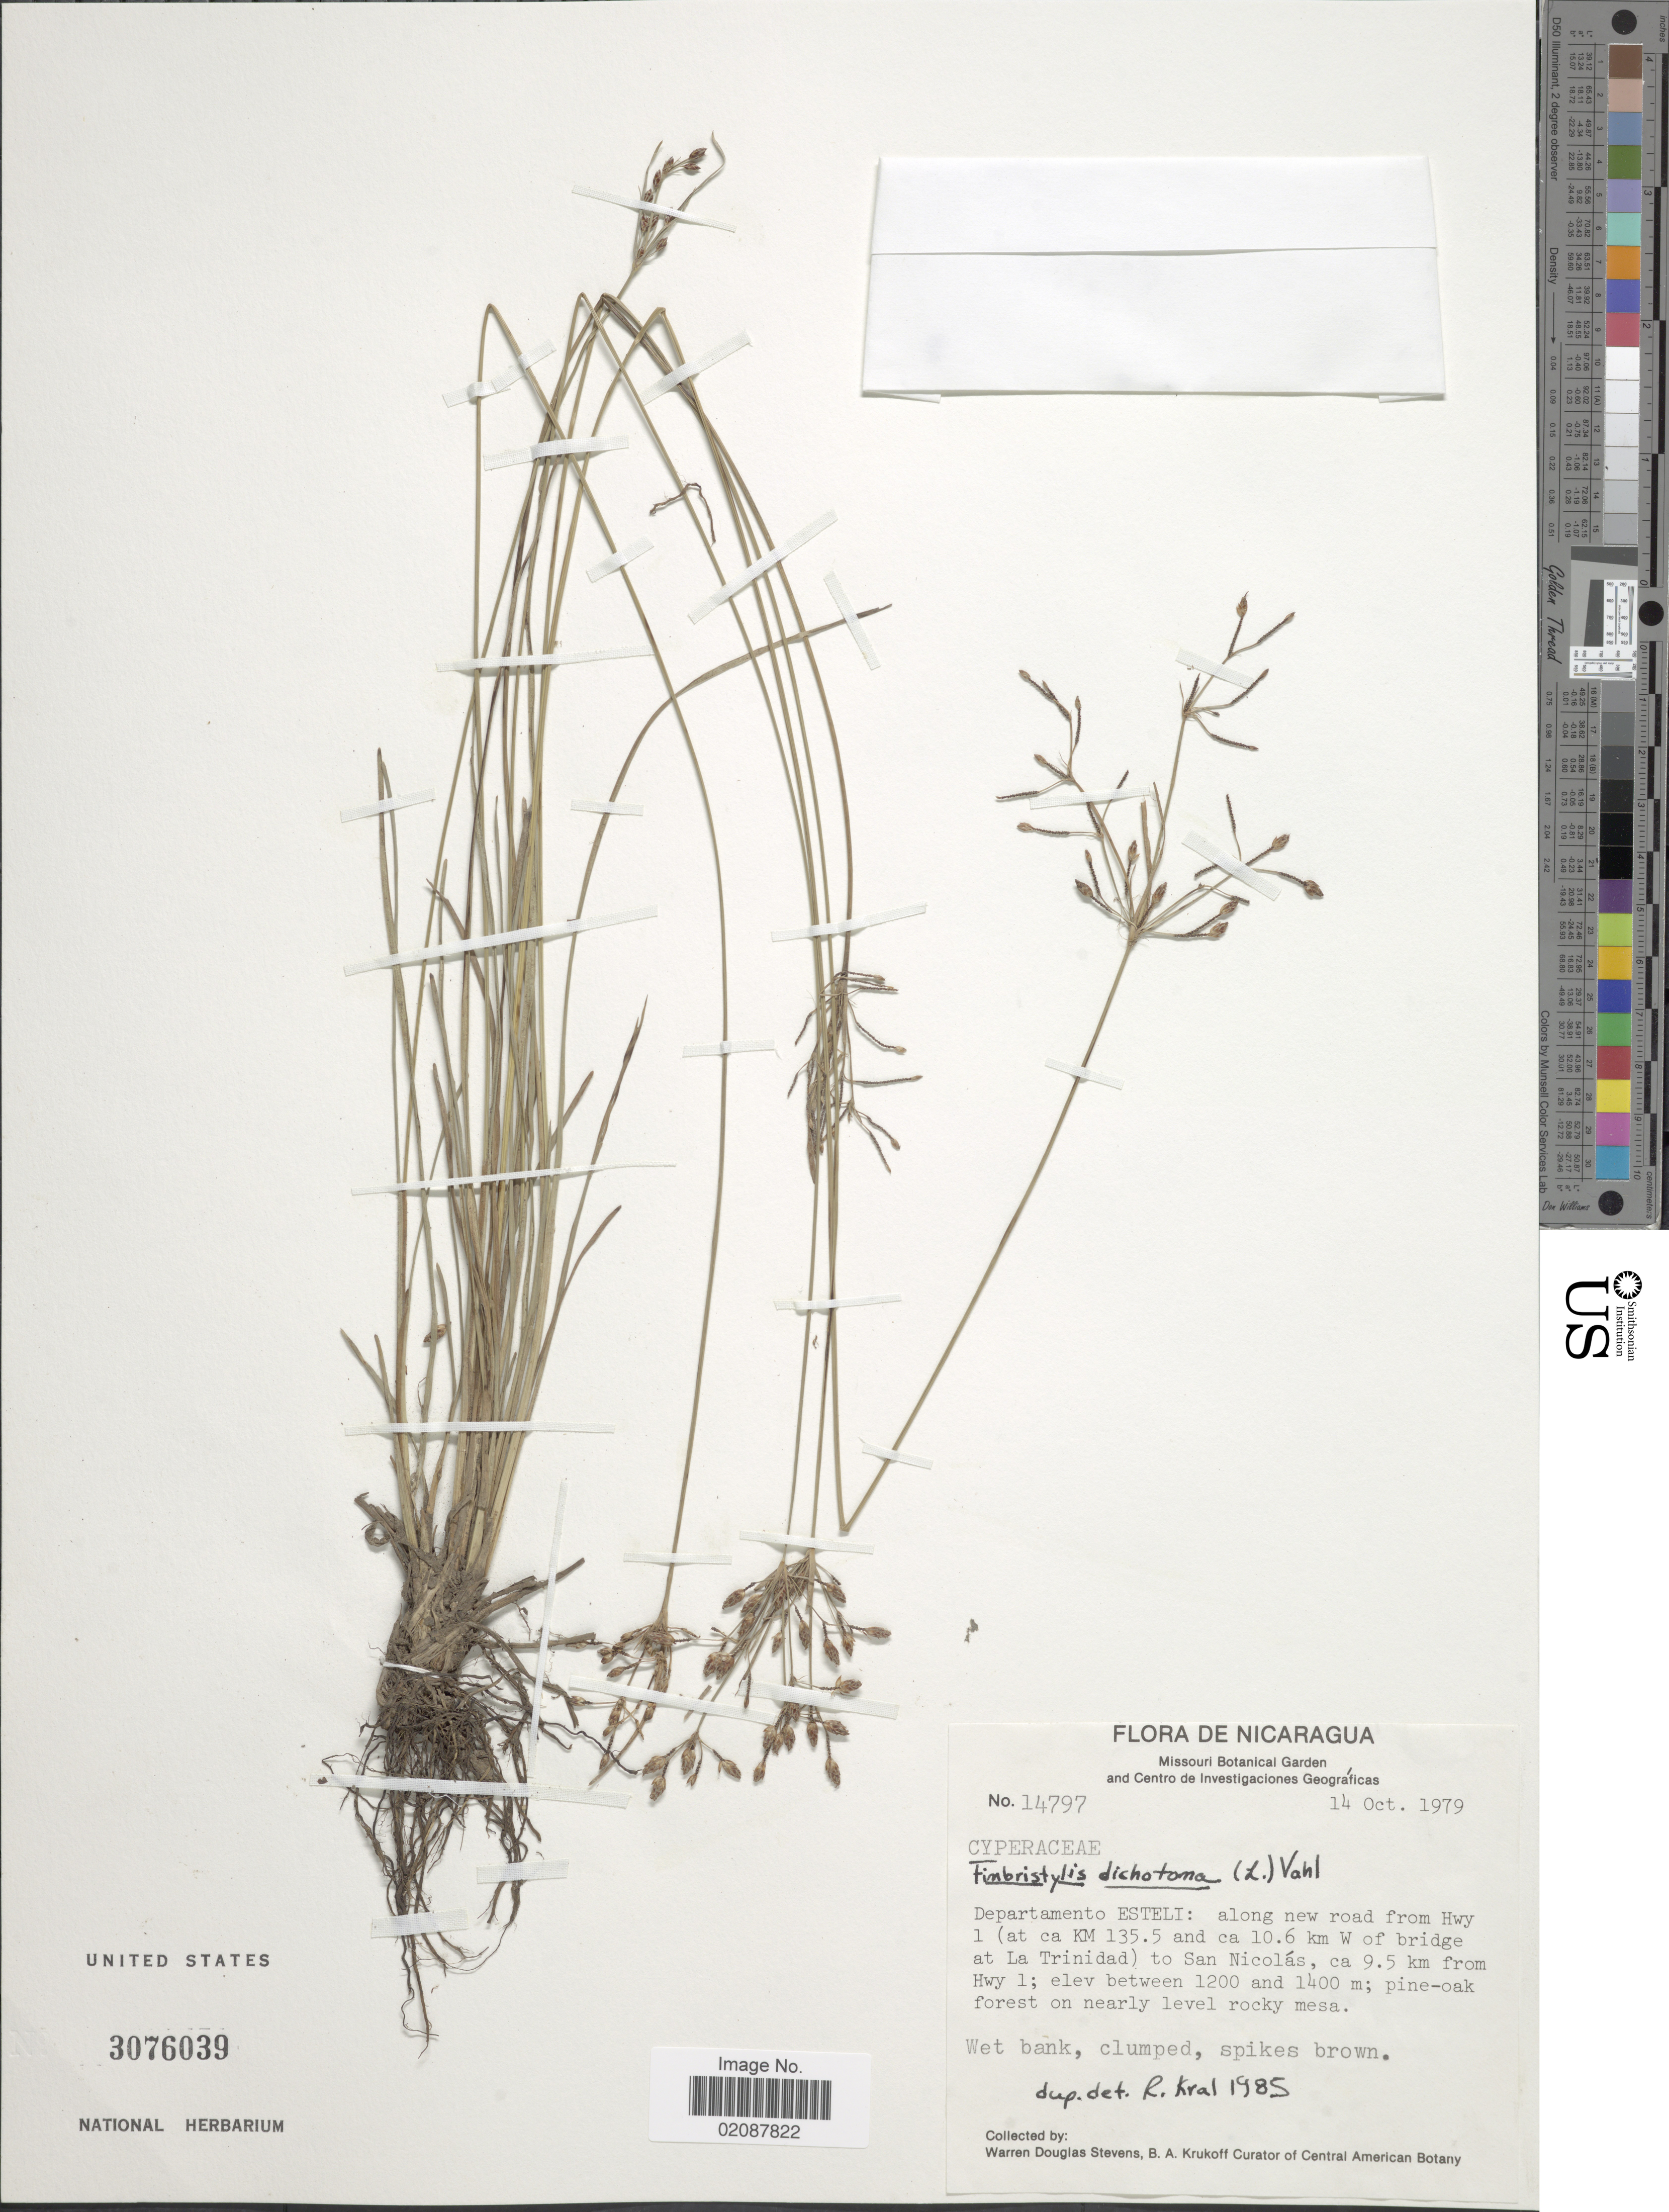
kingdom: Plantae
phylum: Tracheophyta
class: Liliopsida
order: Poales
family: Cyperaceae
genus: Fimbristylis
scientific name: Fimbristylis dichotoma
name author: (L.) Vahl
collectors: W. D. Stevens & B. A. Krukoff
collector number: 14797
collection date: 1979-10-14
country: Nicaragua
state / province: Esteli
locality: Departamento Esteli: along new road from hwy 1 (at ca KM 135.5 and ca 10.6 km W of bridge at La Trinidad) to San Nicolás, ca 9.5 kim from Hwy 1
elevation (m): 1200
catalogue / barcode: US 3076039